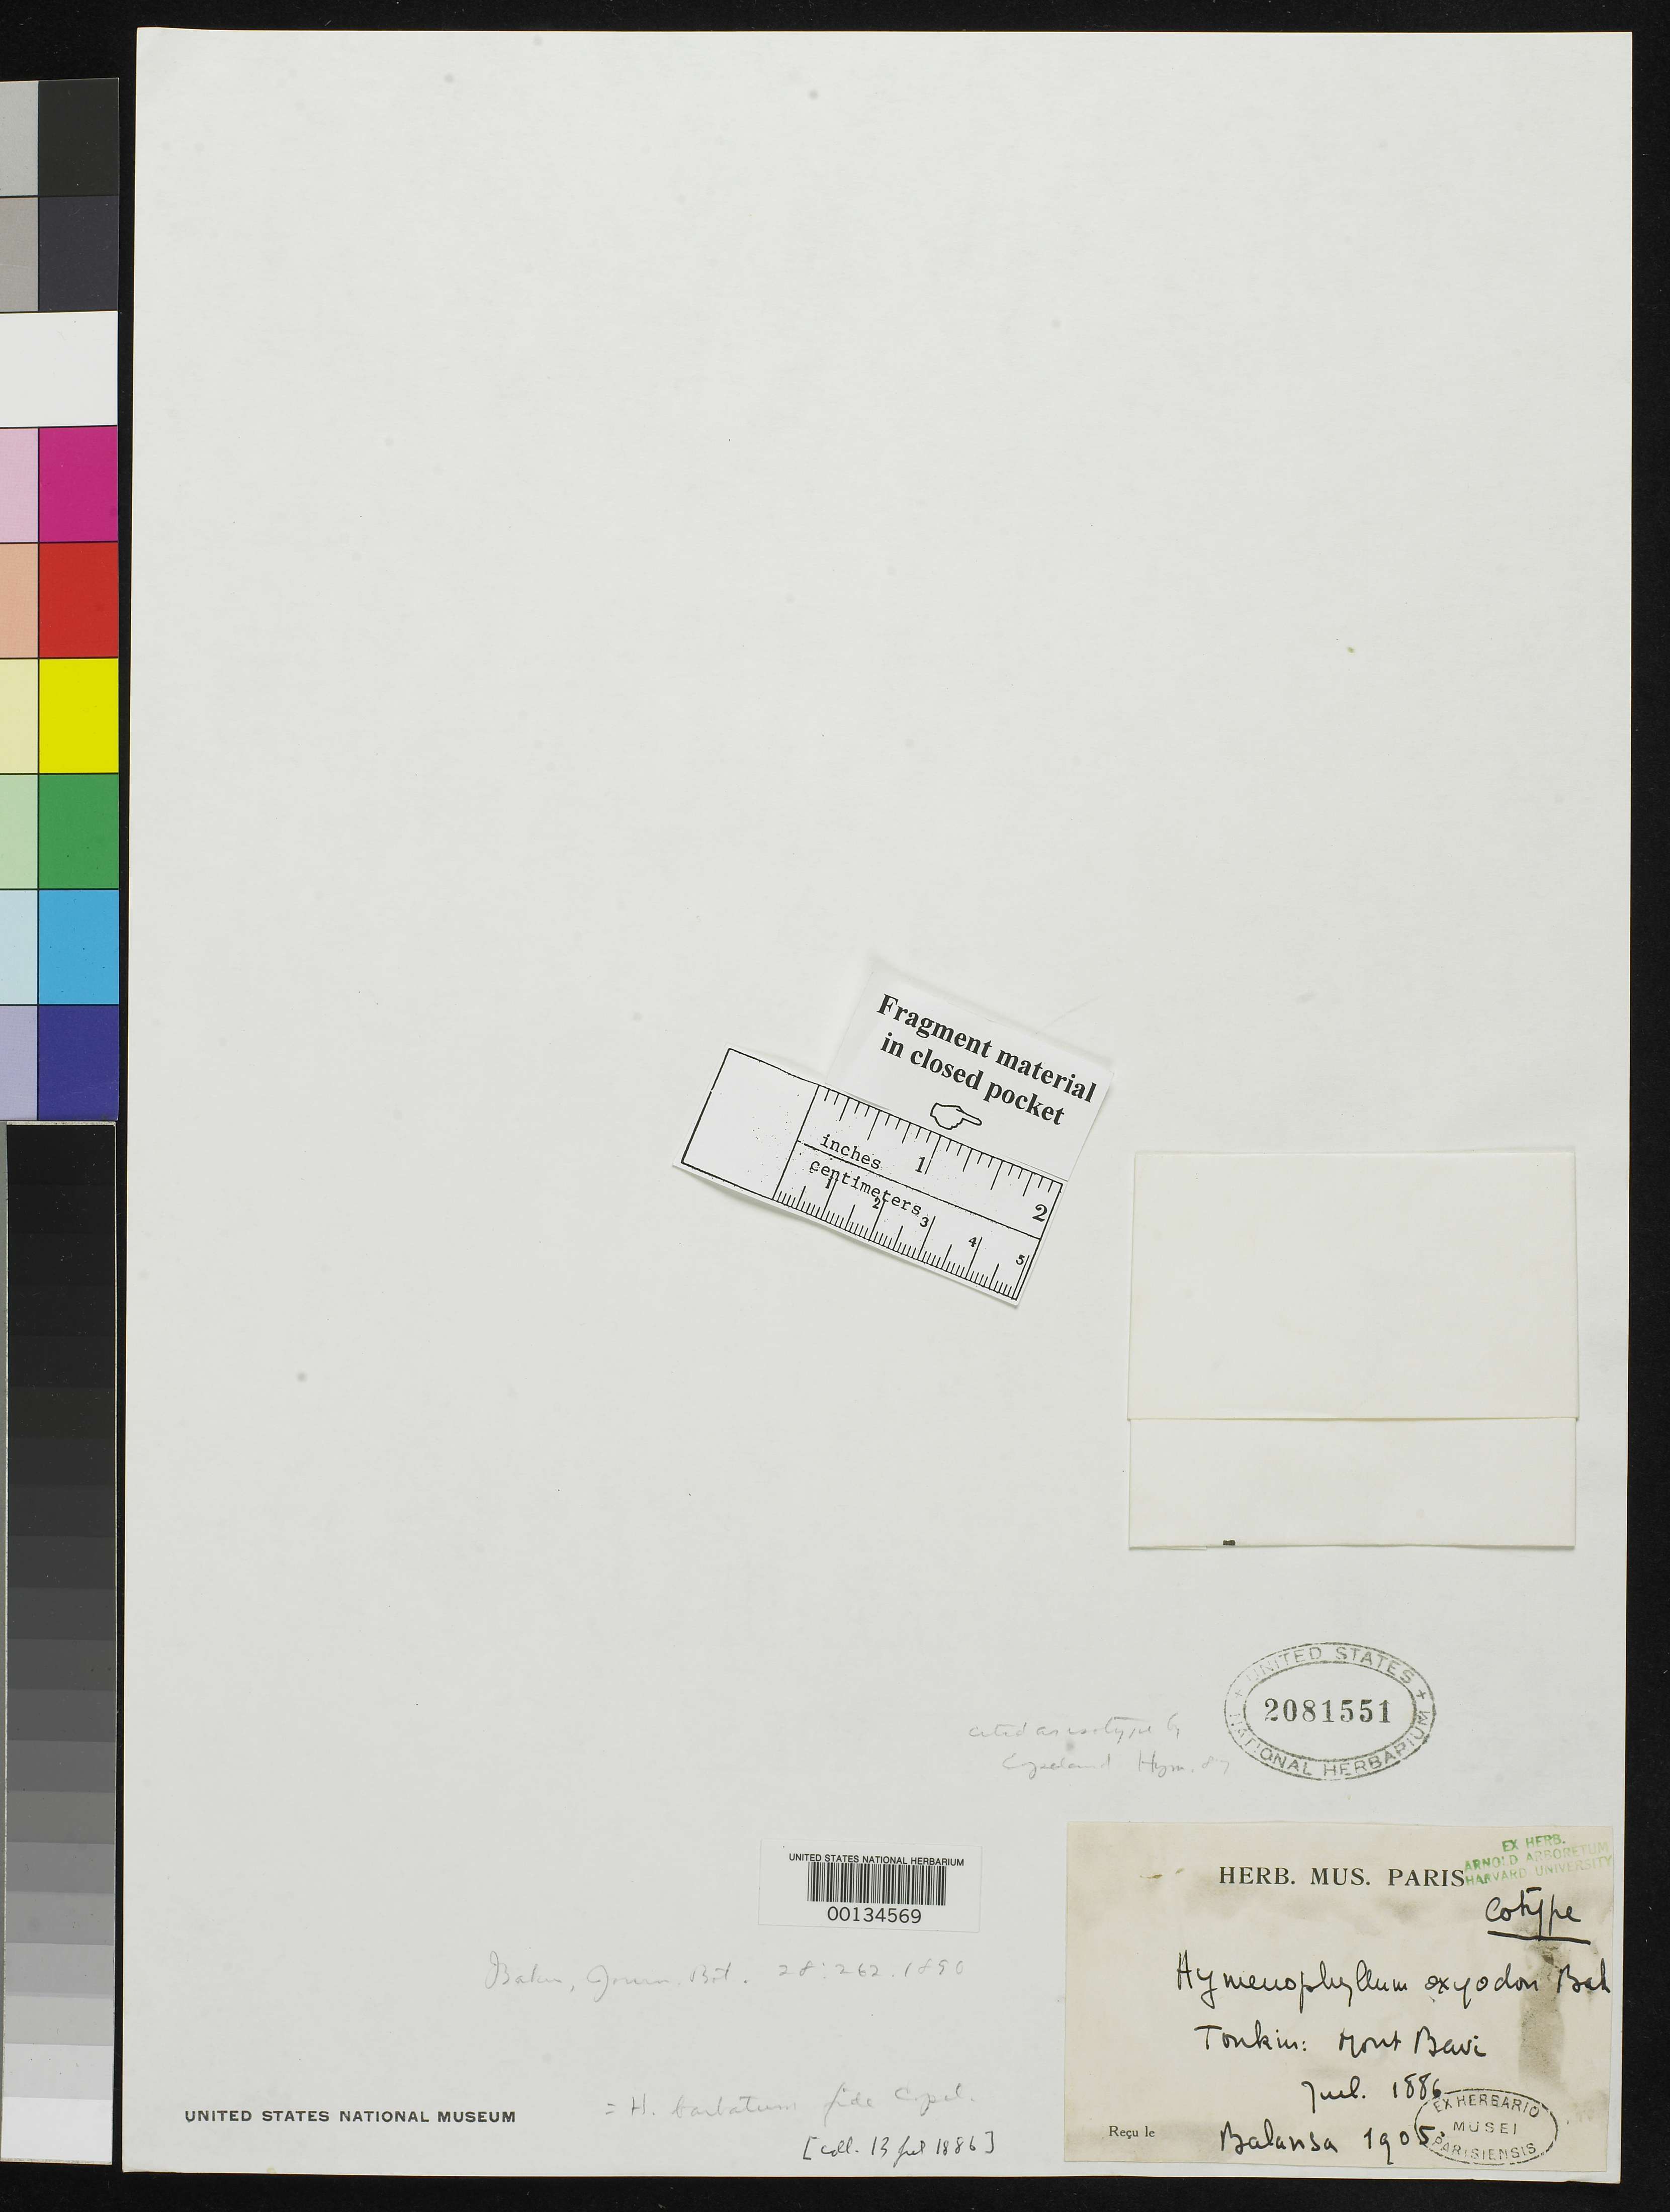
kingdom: Plantae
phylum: Tracheophyta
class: Polypodiopsida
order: Hymenophyllales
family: Hymenophyllaceae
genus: Hymenophyllum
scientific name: Hymenophyllum oxyodon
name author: Baker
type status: Isotype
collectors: B. Balansa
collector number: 1905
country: Vietnam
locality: Tonkin.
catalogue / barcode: US 2081551